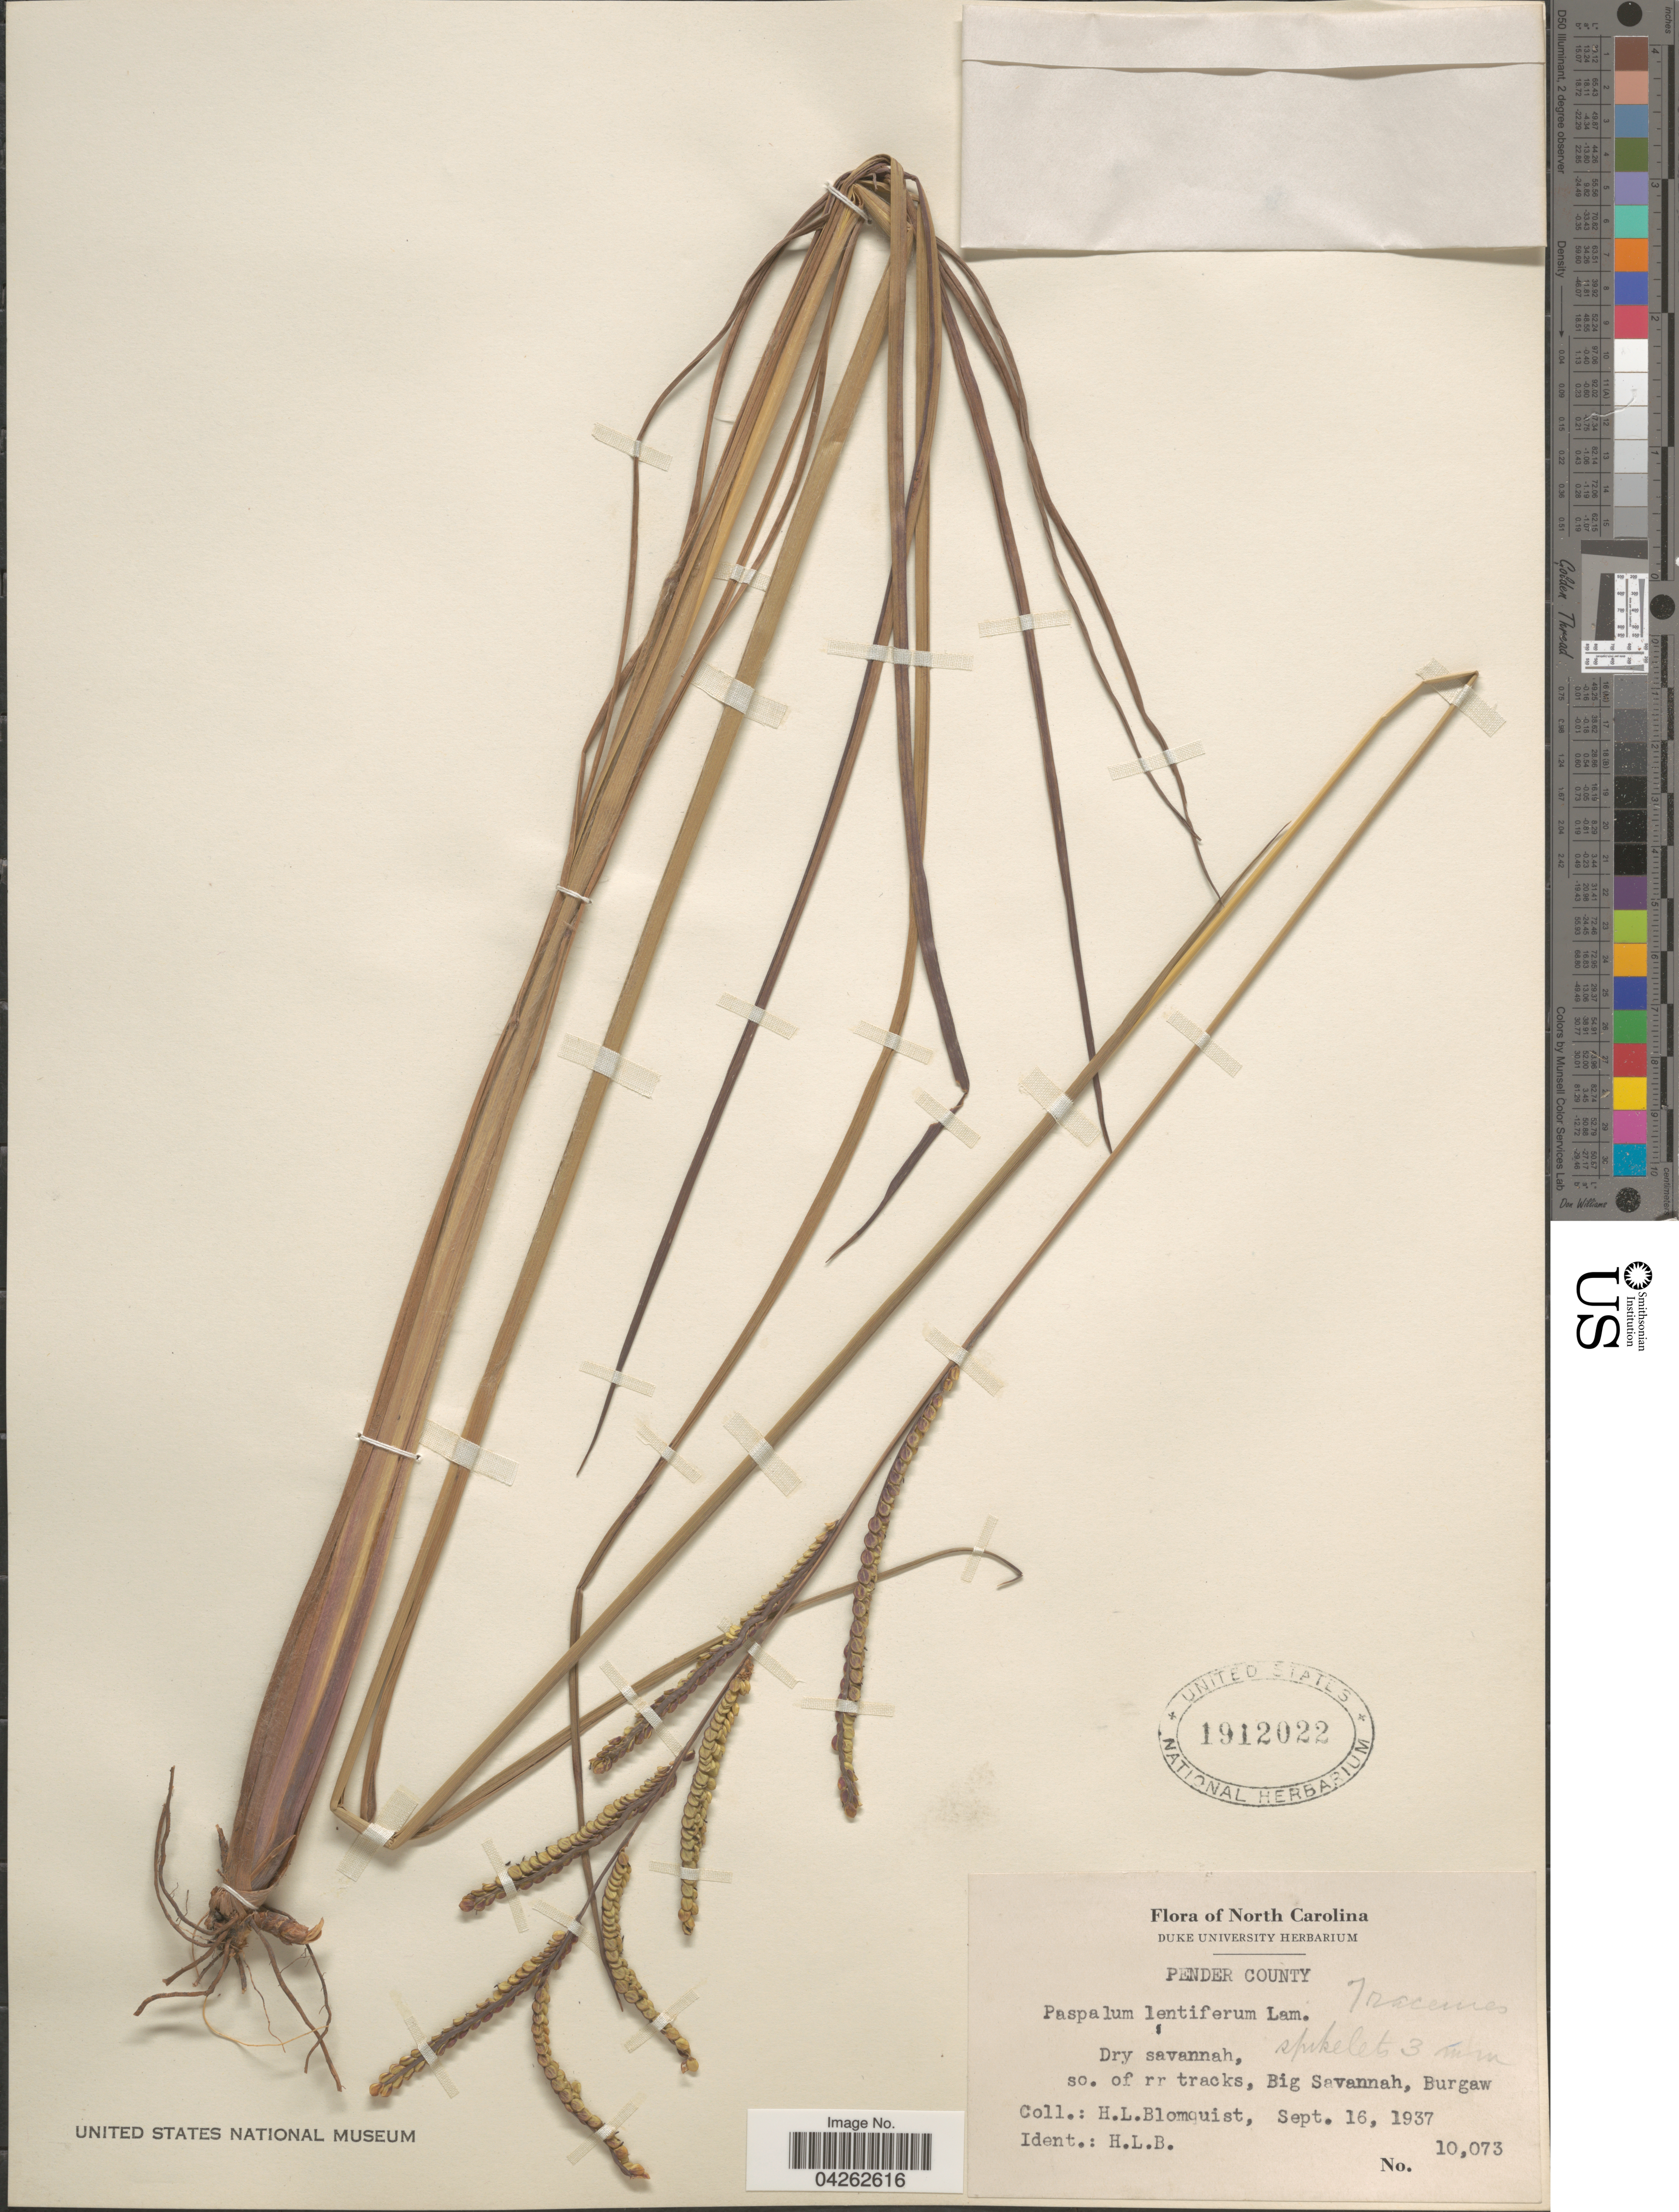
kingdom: Plantae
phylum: Tracheophyta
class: Liliopsida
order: Poales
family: Poaceae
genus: Paspalum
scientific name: Paspalum lentiferum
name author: Lam.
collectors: H. Blomquist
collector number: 10073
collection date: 1937-09-16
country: United States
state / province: North Carolina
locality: Pender County. Dry savannah, so. of rr tracks, Big Savannah, Burgaw.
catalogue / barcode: US 1912022